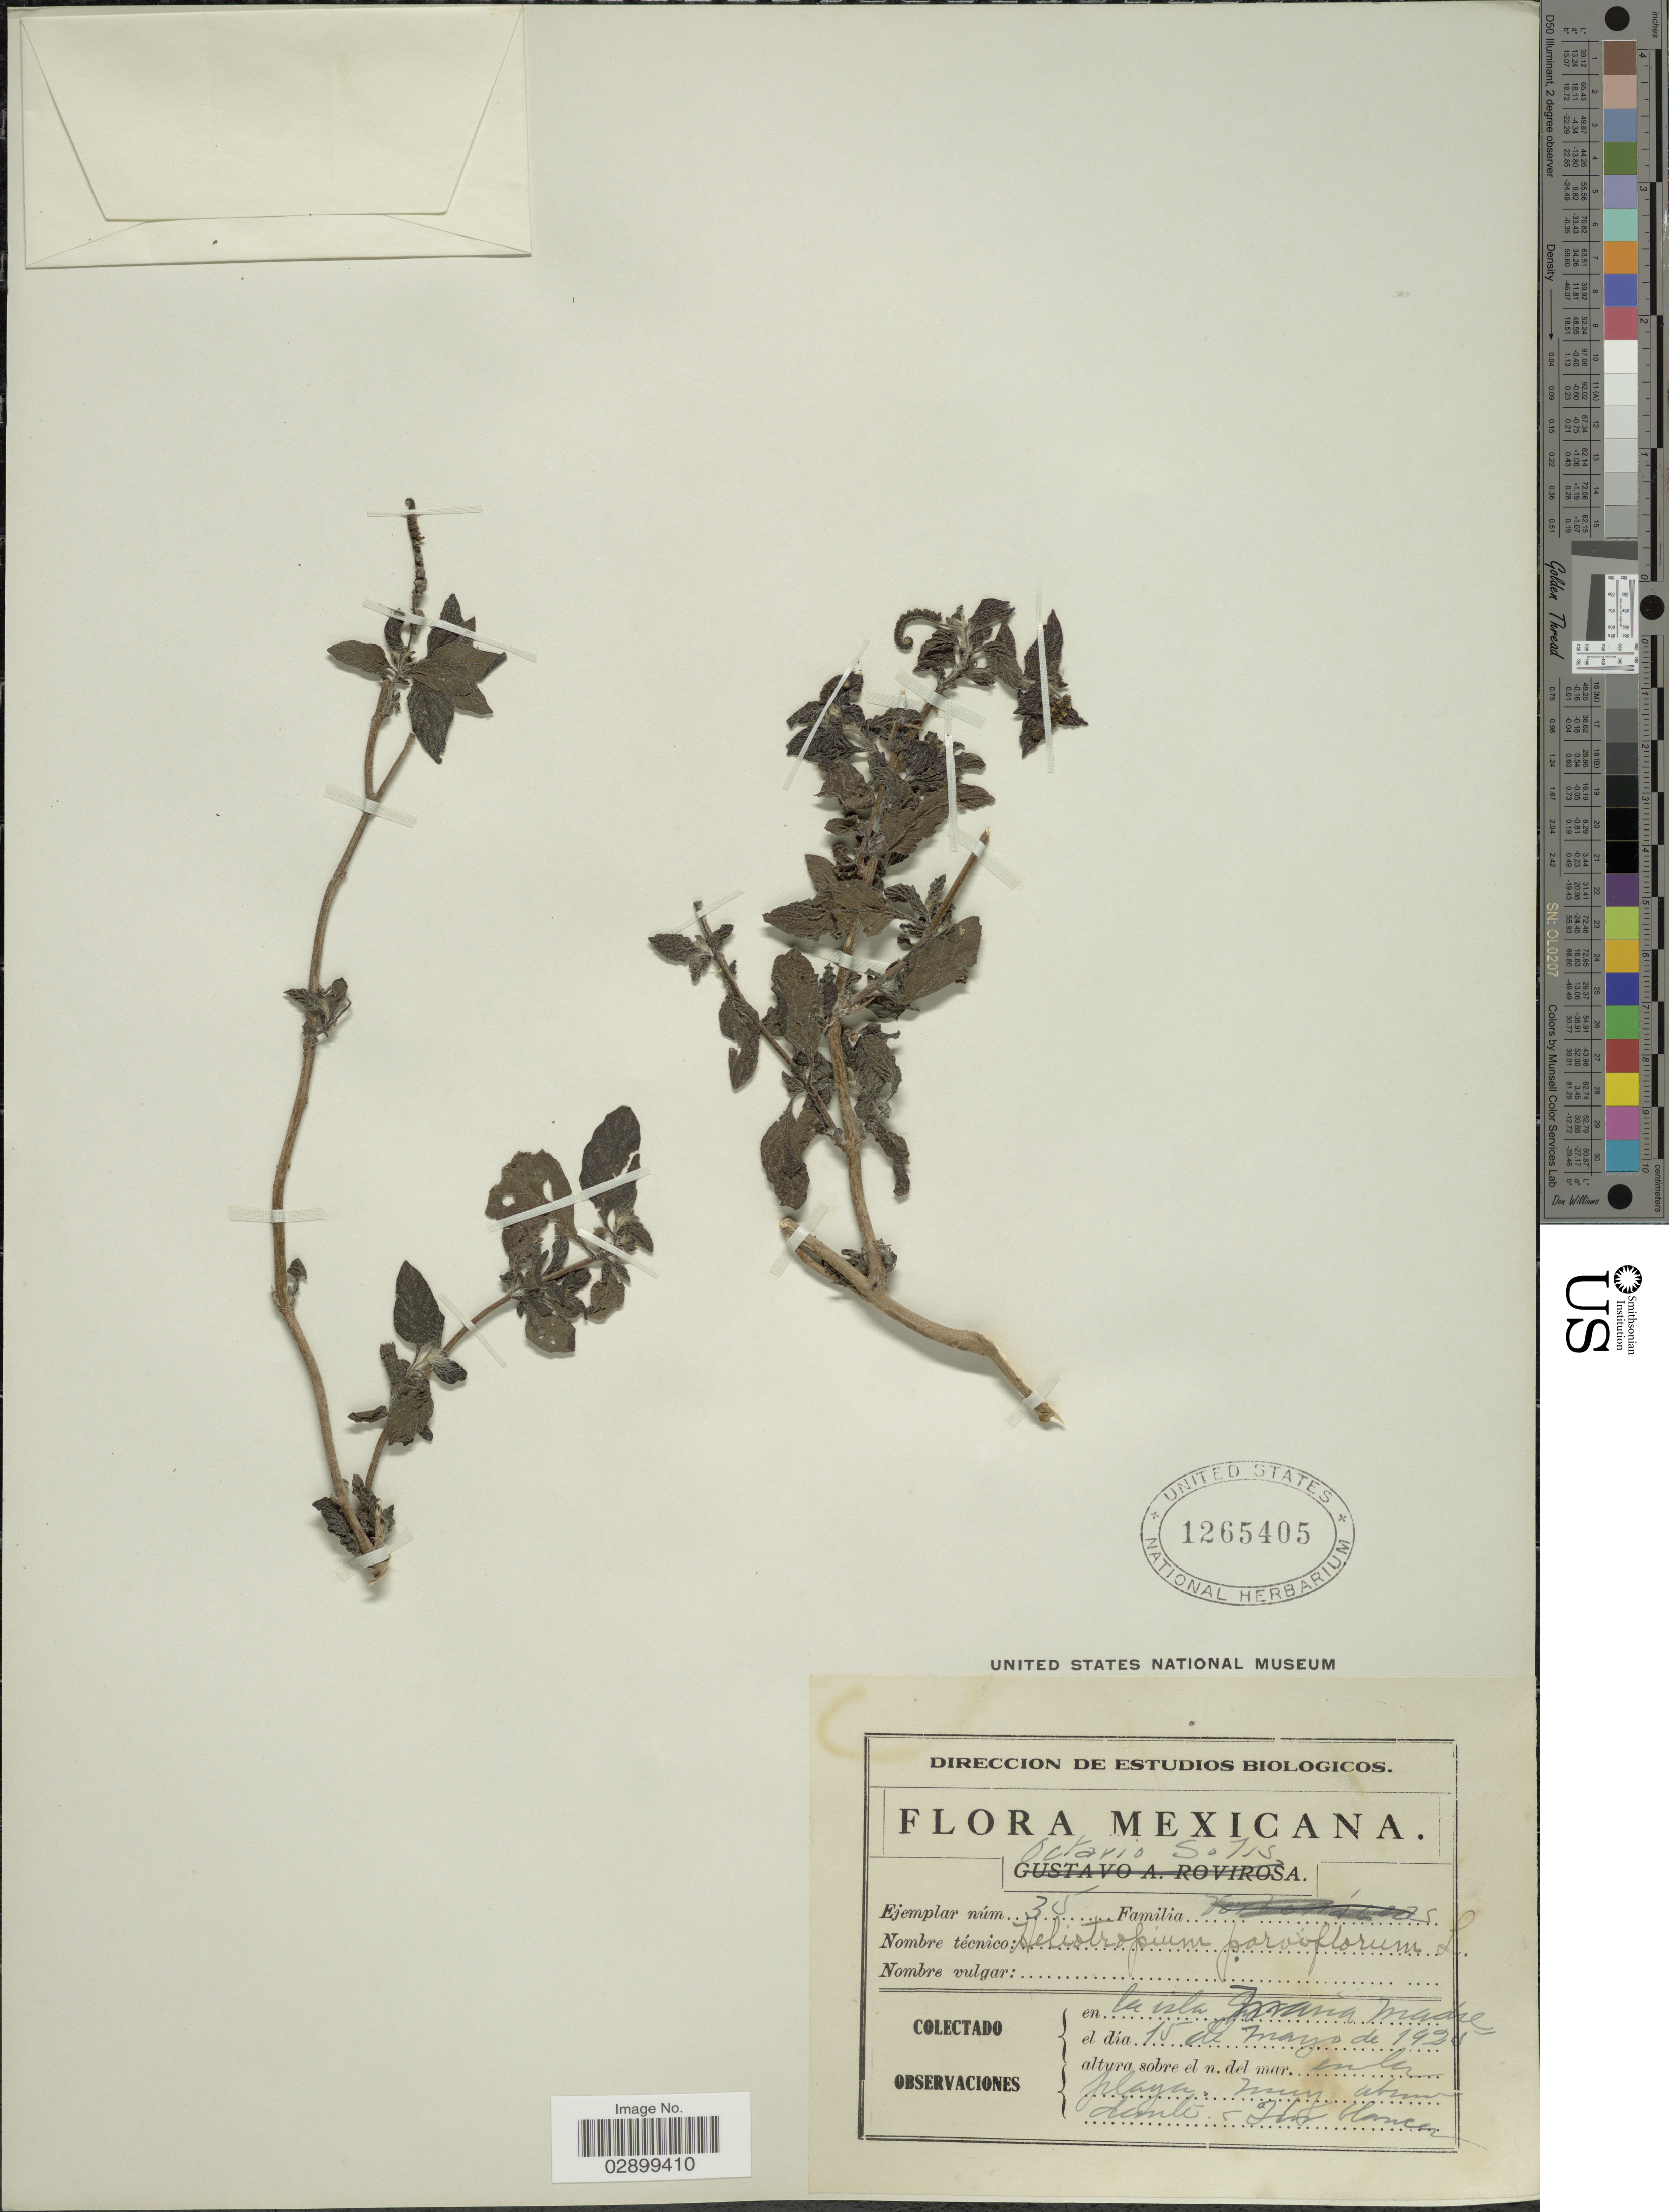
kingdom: Plantae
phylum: Tracheophyta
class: Magnoliopsida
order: Boraginales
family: Heliotropiaceae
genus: Heliotropium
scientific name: Heliotropium angiospermum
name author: Murray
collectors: O. Solis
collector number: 35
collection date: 1921-05-15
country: Mexico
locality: La isla Maria Madre.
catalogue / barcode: US 1265405